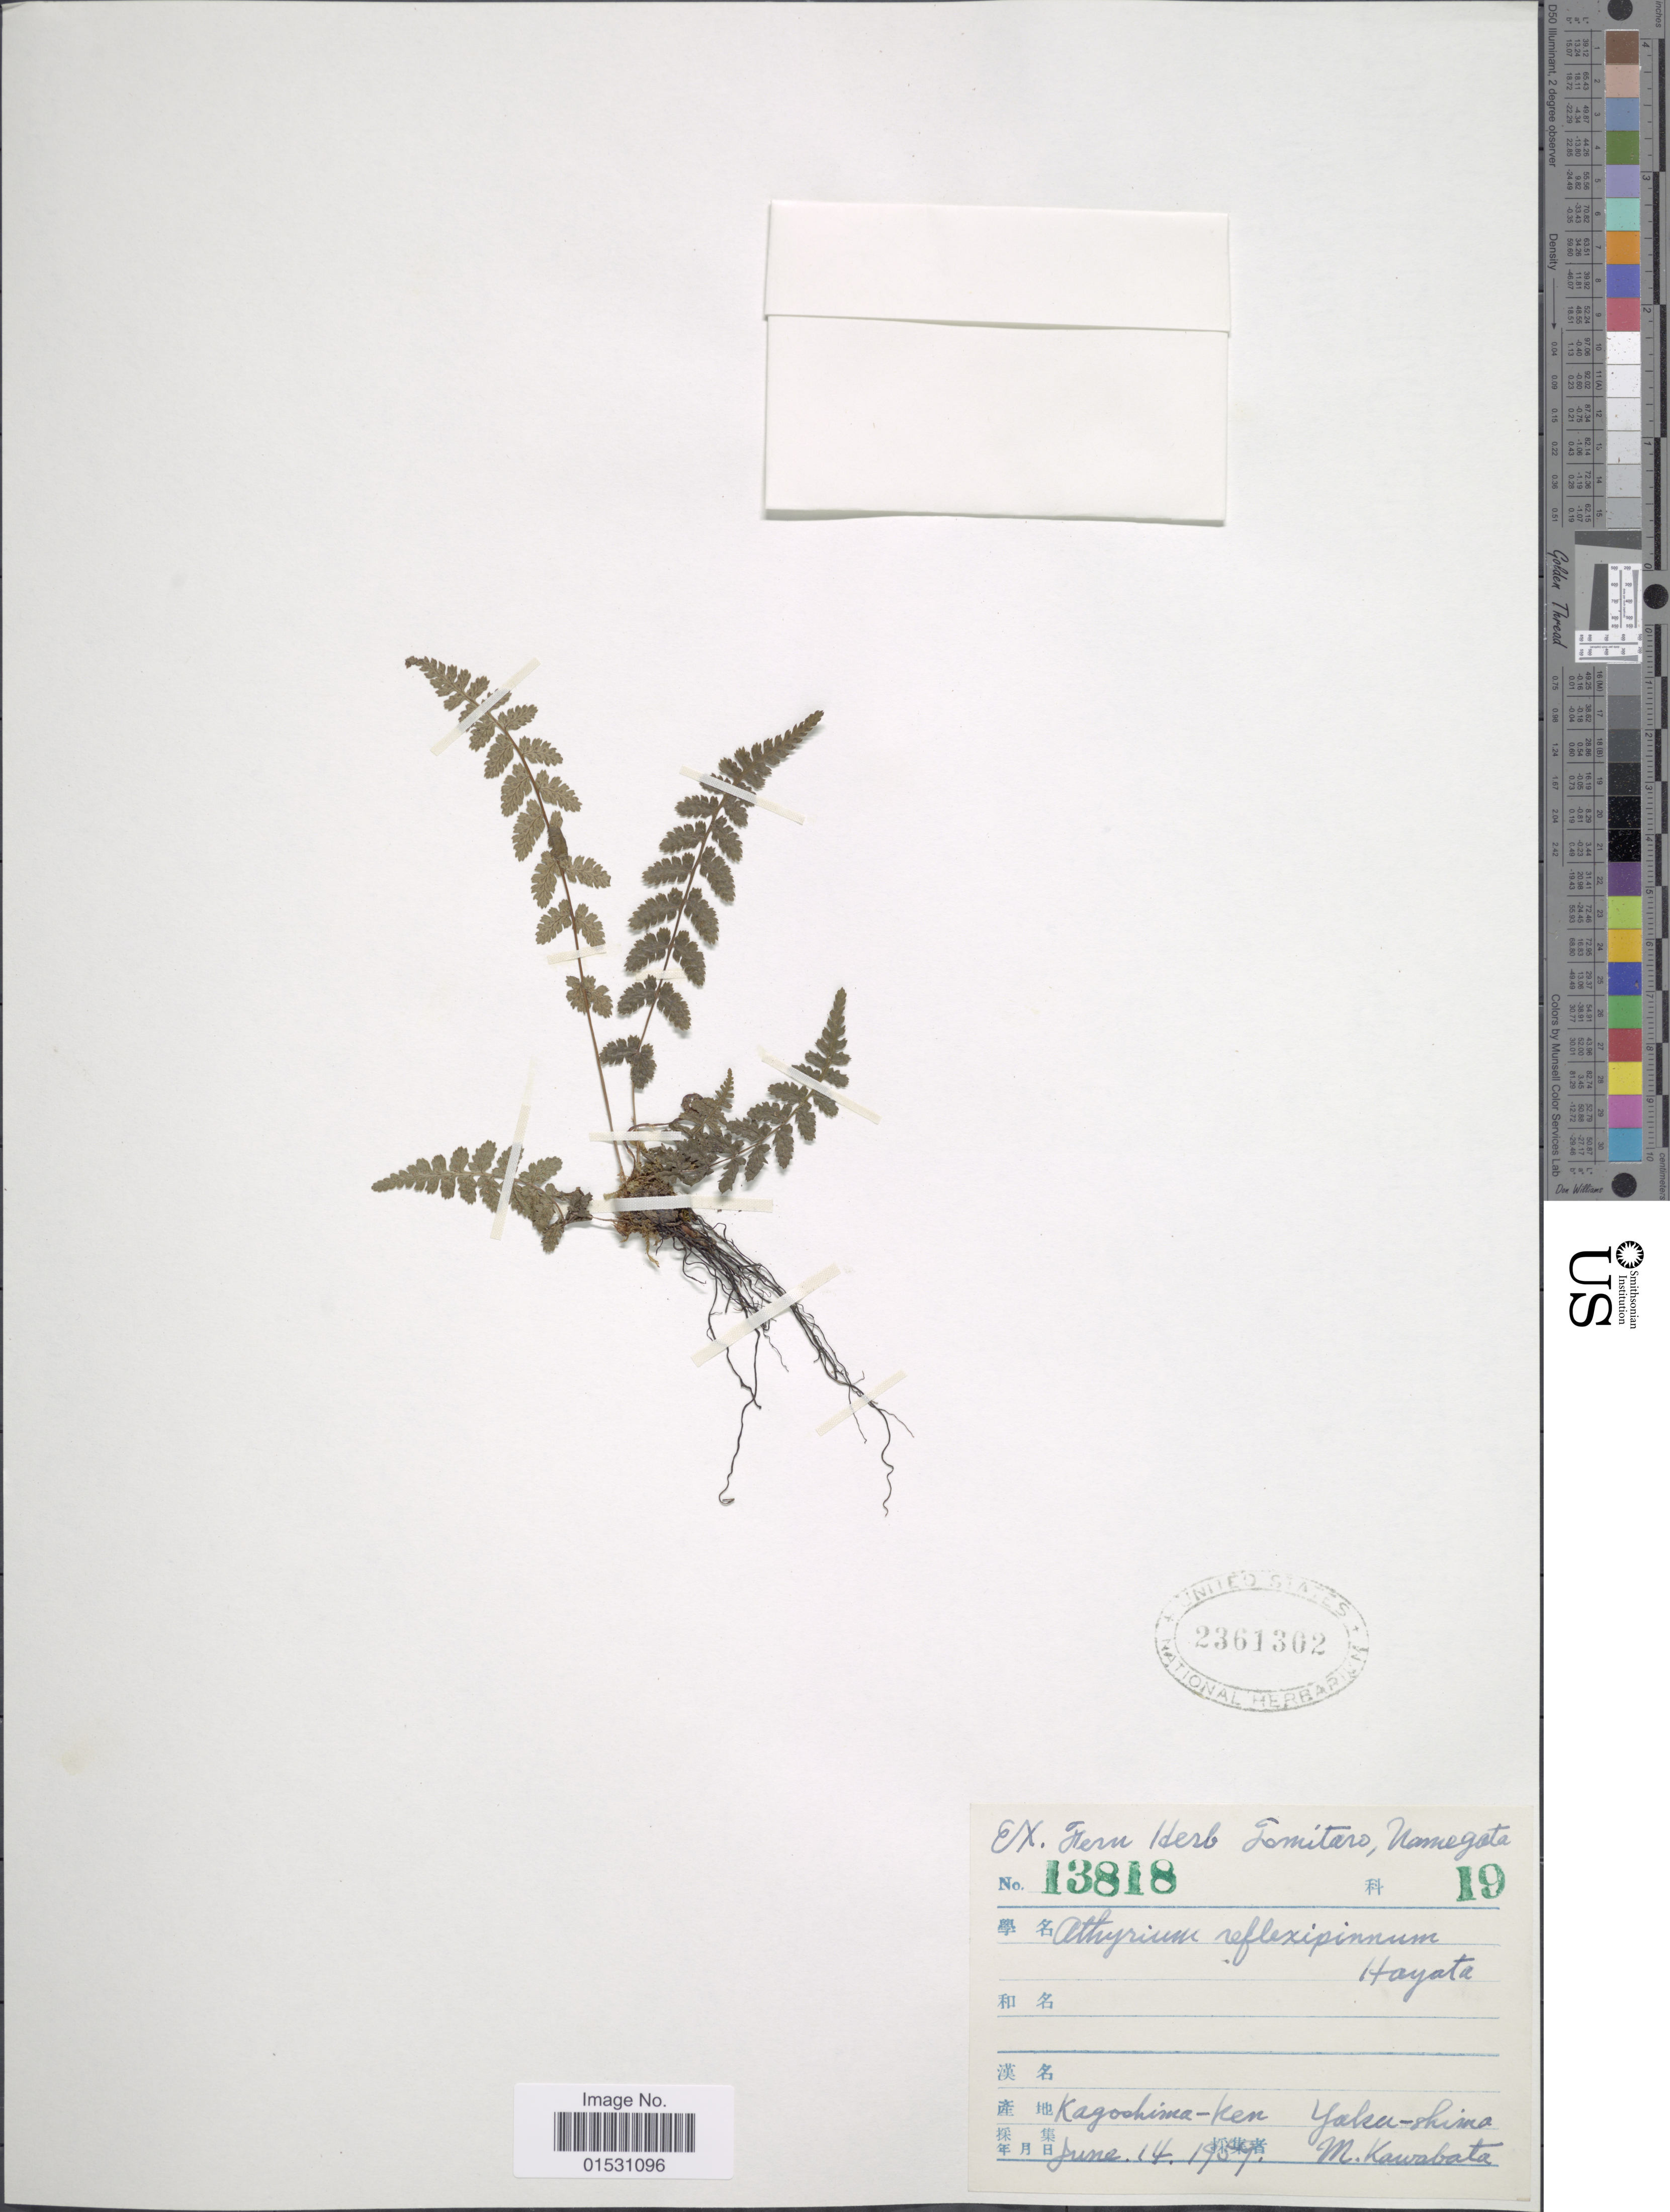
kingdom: Plantae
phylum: Tracheophyta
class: Polypodiopsida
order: Polypodiales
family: Athyriaceae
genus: Athyrium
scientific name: Athyrium reflexipinnum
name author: Hayata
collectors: M. Kawabata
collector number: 13818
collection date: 1957-06-14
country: Japan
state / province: Kagosima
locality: Kagoshima-ken. Yaku-shima.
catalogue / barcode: US 2361302